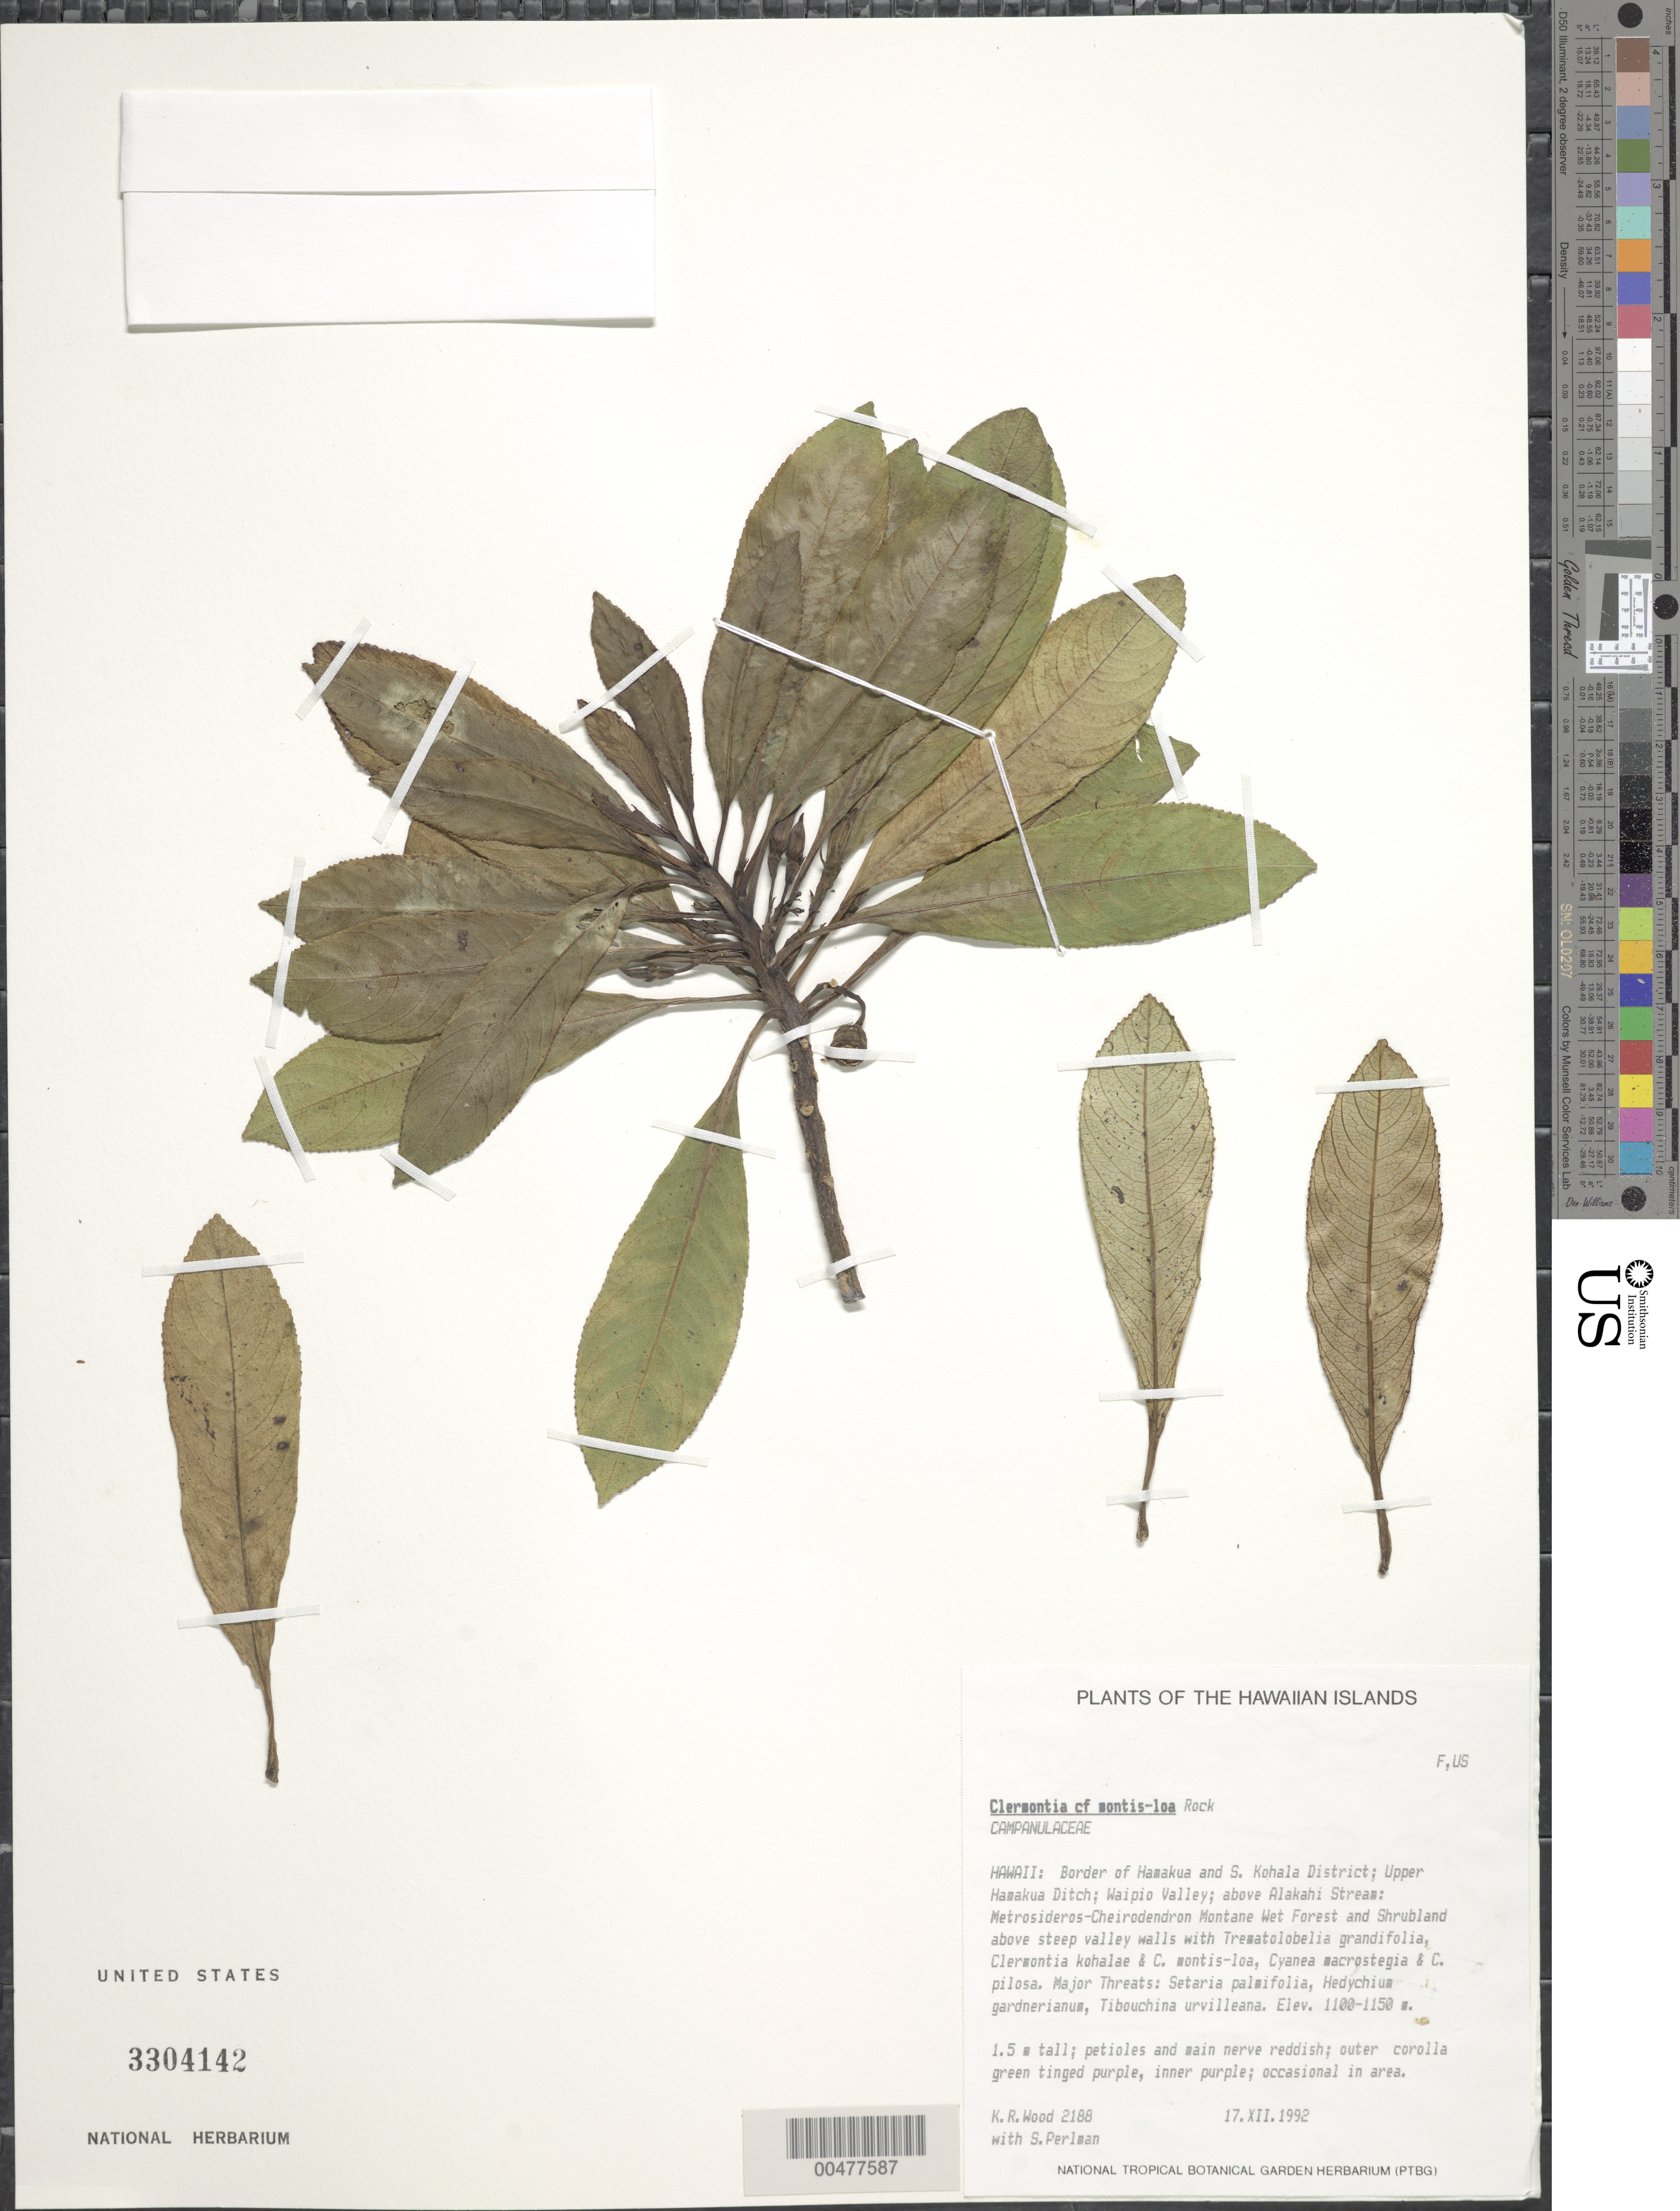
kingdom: Plantae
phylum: Tracheophyta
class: Magnoliopsida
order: Asterales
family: Campanulaceae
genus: Clermontia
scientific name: Clermontia montis-loa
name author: Rock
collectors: K. R. Wood & S. P. Perlman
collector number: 2188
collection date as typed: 17 Dec 1992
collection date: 1992-12-17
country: United States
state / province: Hawaii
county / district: Hawaii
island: Hawaii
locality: Border of Hamakua and S Kohala Distl, Upper Hamakua Ditch, Waipio Valley, above Alakahi Stream.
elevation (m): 1100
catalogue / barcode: US 3304142